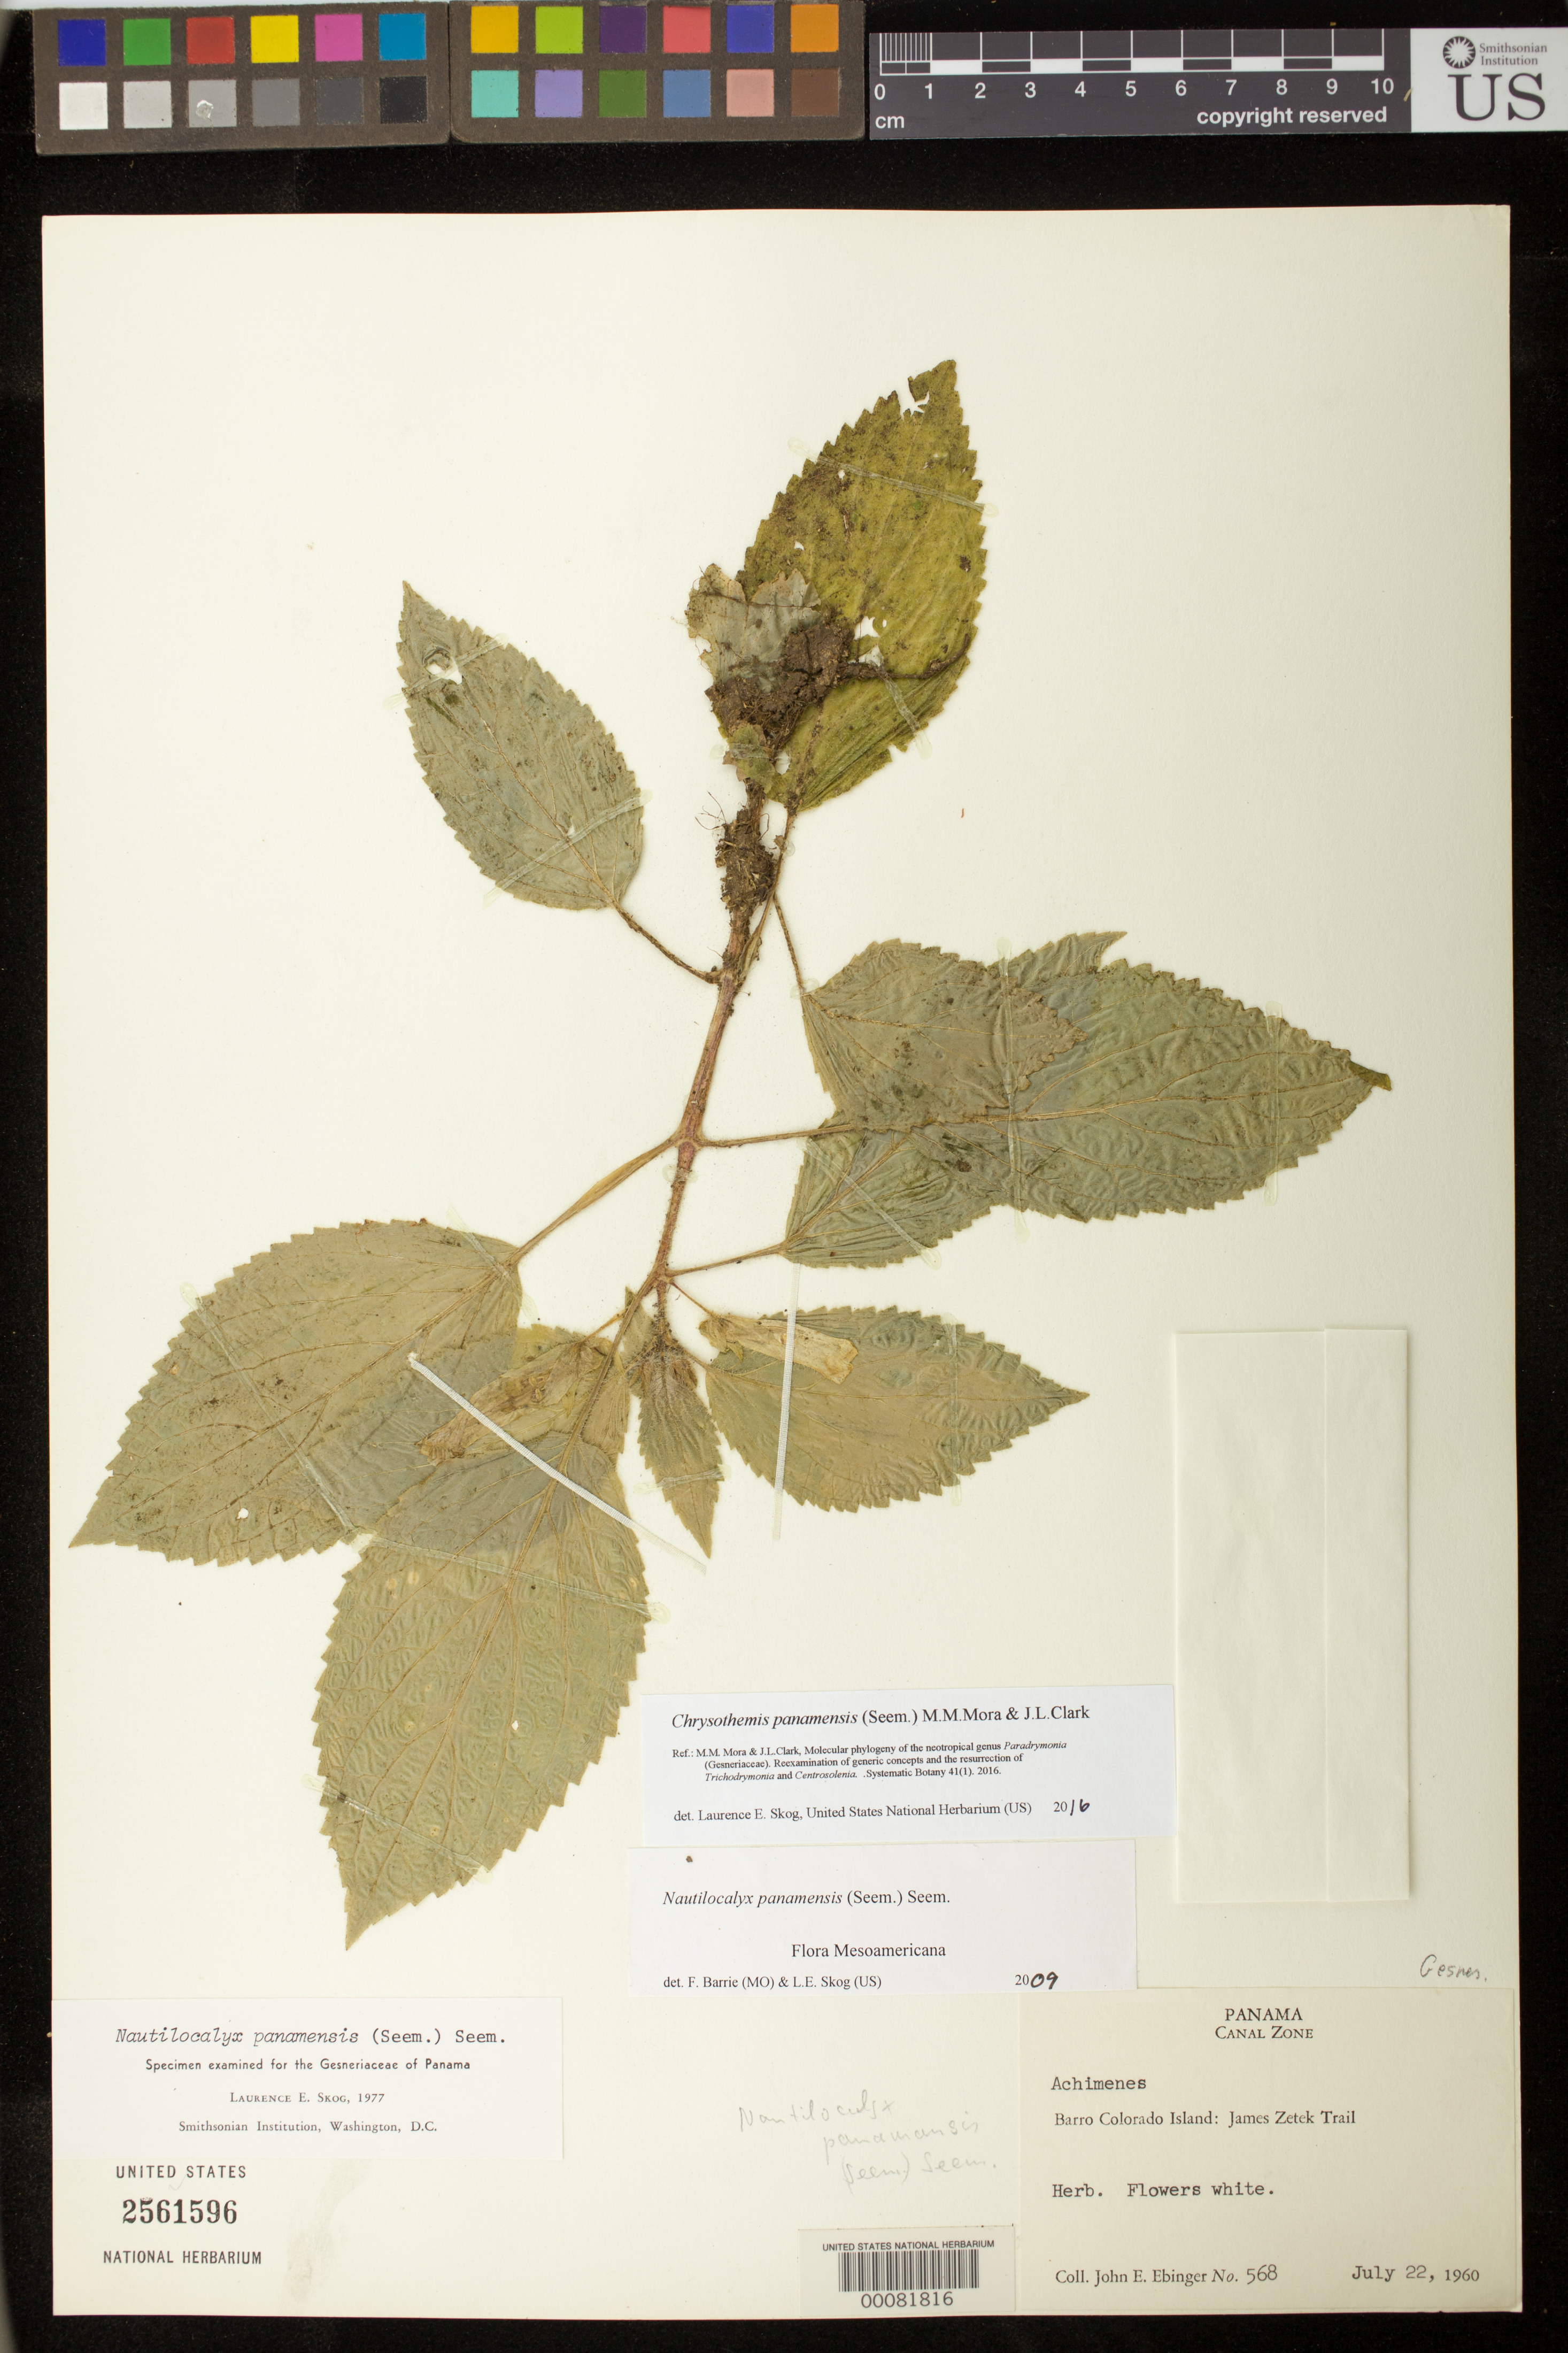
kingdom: Plantae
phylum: Tracheophyta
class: Magnoliopsida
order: Lamiales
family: Gesneriaceae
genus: Chrysothemis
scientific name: Chrysothemis panamensis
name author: (Seem.) M.M. Mora & J.L. Clark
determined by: Skog, Laurence E.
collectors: J. Ebinger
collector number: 568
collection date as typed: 22 Jul 1960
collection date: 1960-07-22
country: Panama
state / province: Panamá Oeste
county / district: Canal Zone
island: Barro Colorado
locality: Barro Colorado Island, James Zetek trail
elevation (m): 10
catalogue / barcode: US 2561596